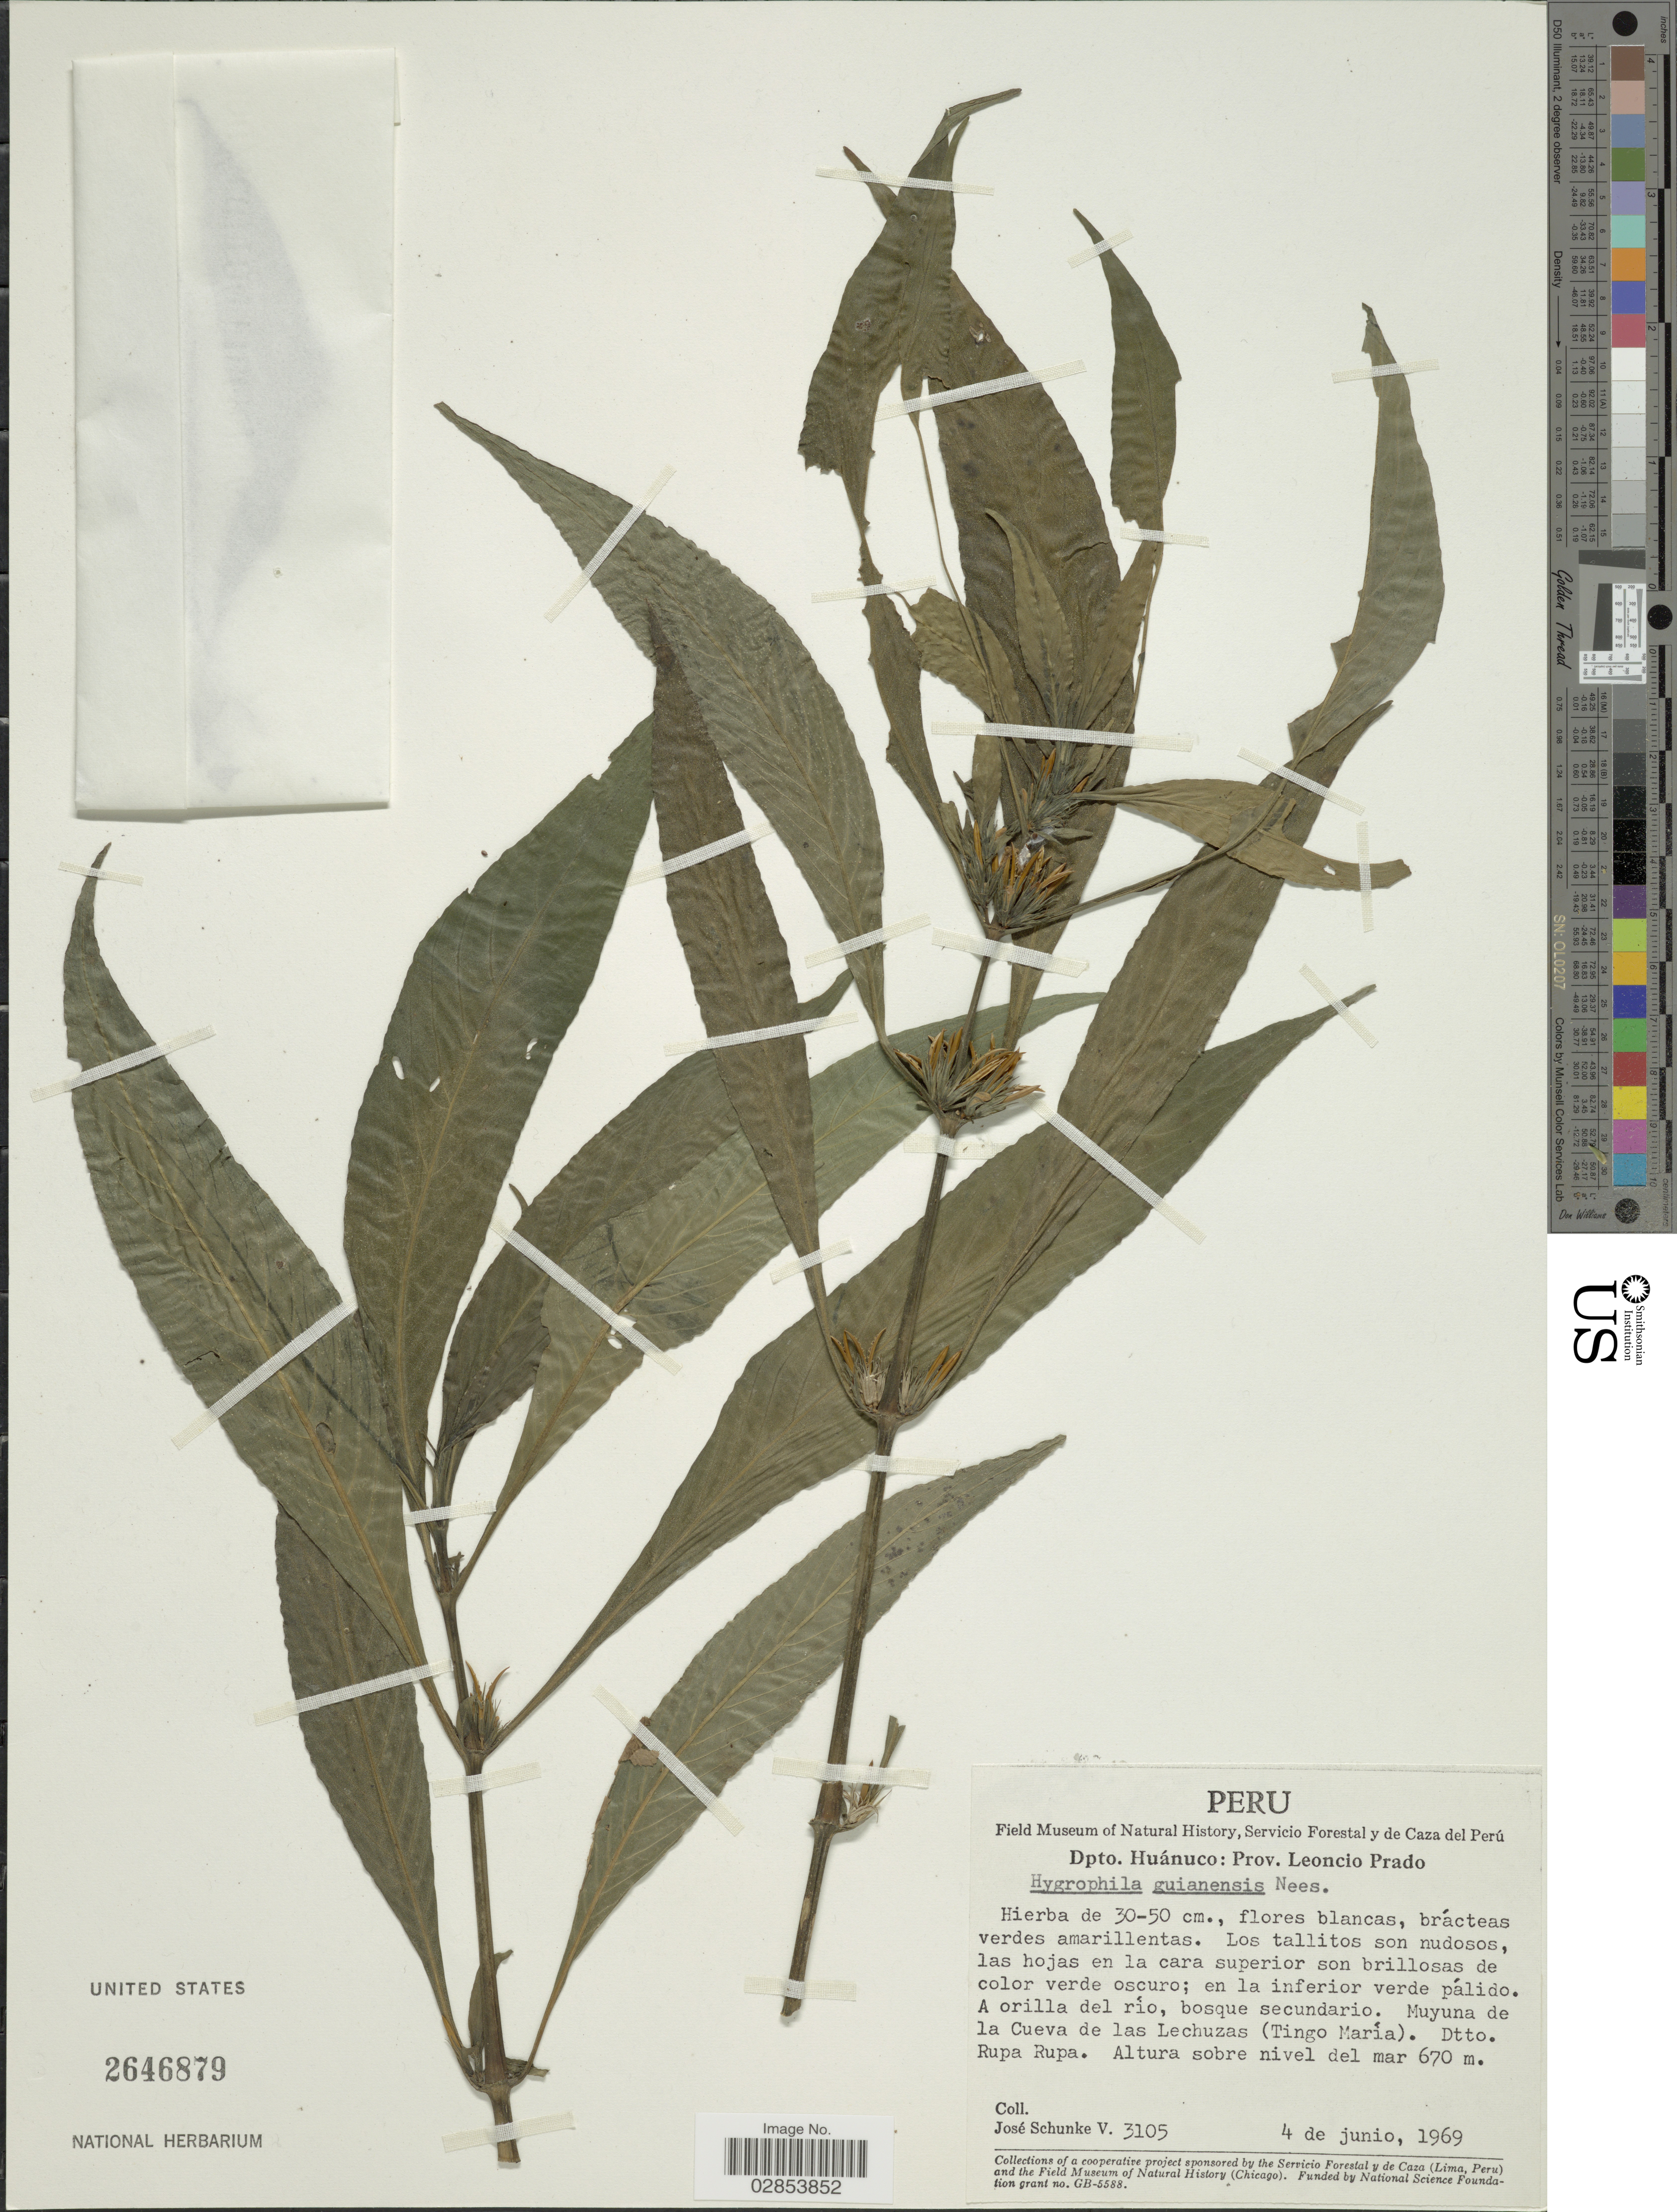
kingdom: Plantae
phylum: Tracheophyta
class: Magnoliopsida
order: Lamiales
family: Acanthaceae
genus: Hygrophila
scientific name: Hygrophila costata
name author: Nees & T. Nees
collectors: J. Schunke Vigo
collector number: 3105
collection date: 1969-06-04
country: Peru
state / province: Huánuco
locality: Dpto. Huánuco: Prov. Leoncio Prado, Muyuna de la Cueva de las Lechuzas (Tingo María). Dtto. Rupa Rupa.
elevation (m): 670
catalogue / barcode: US 2646879